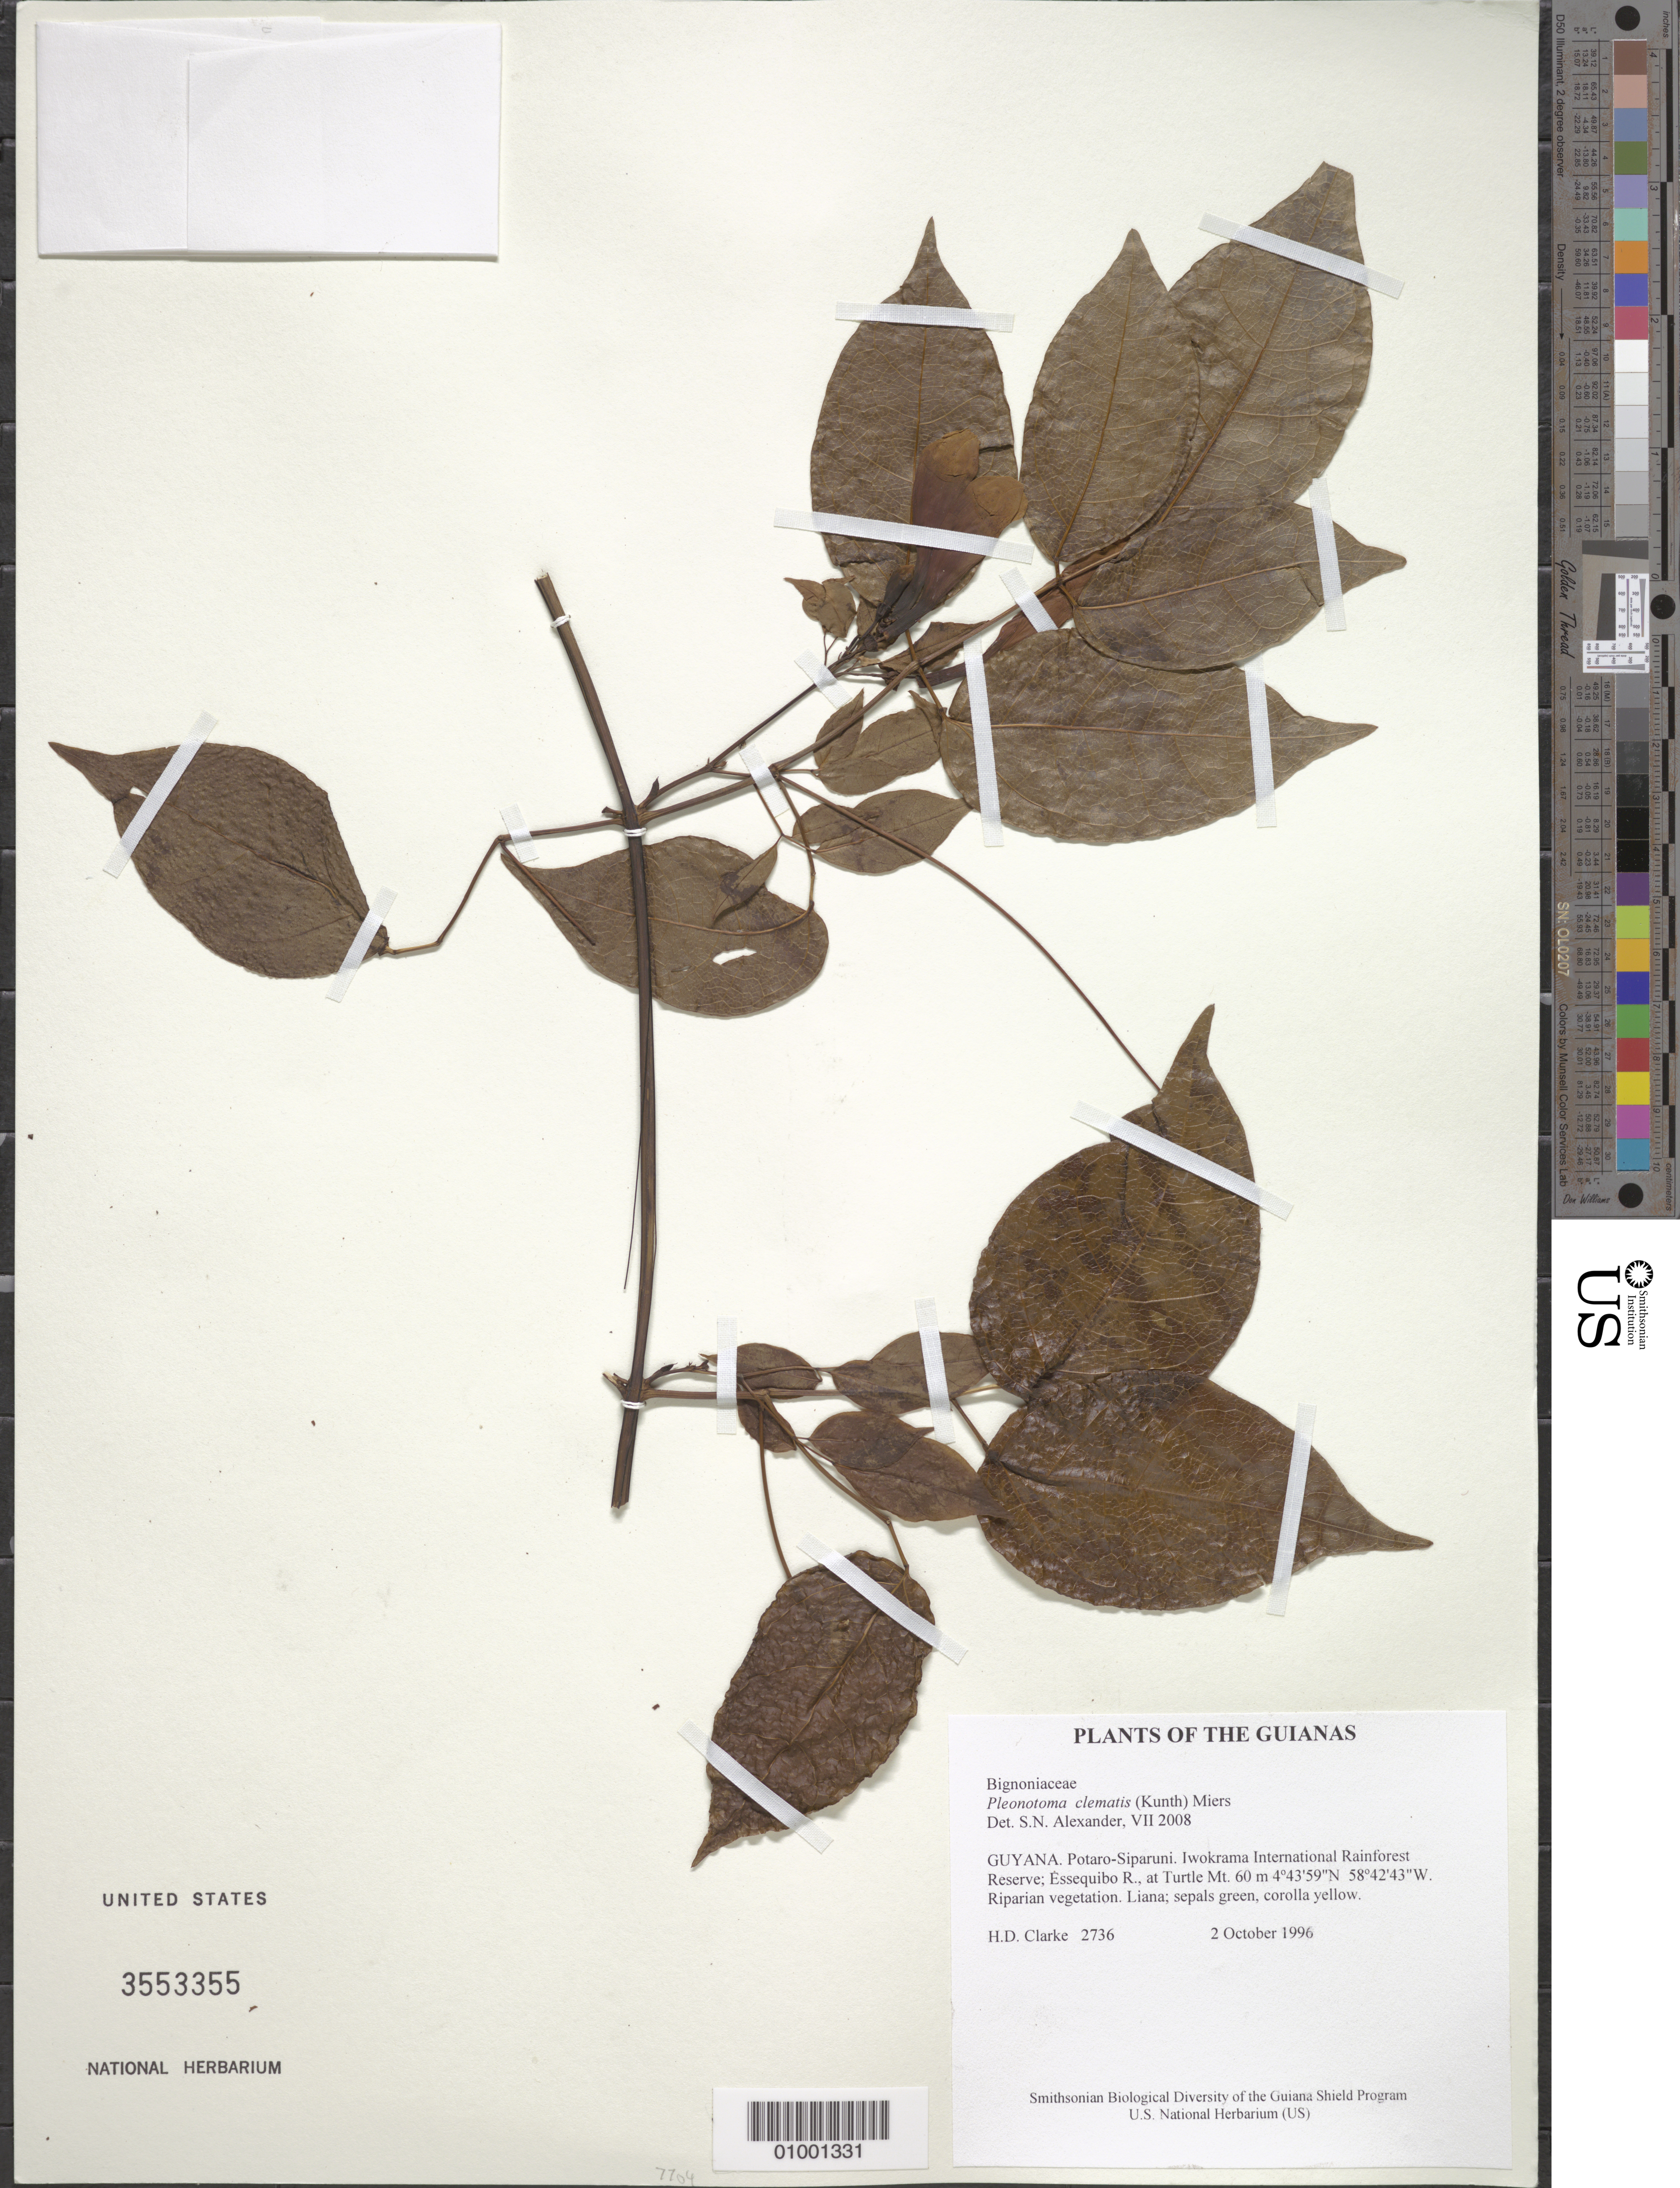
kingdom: Plantae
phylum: Tracheophyta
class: Magnoliopsida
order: Lamiales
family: Bignoniaceae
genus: Pleonotoma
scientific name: Pleonotoma clematis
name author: (Kunth) Miers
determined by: Alexander, S. N.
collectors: H. D. Clarke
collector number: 2736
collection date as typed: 2 October 1996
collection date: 1996-10-02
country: Guyana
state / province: Potaro-Siparuni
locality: Iwokrama International Rainforest Reserve; Essequibo R., at Turtle Mt.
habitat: Riparian vegetation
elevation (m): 60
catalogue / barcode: US 3553355